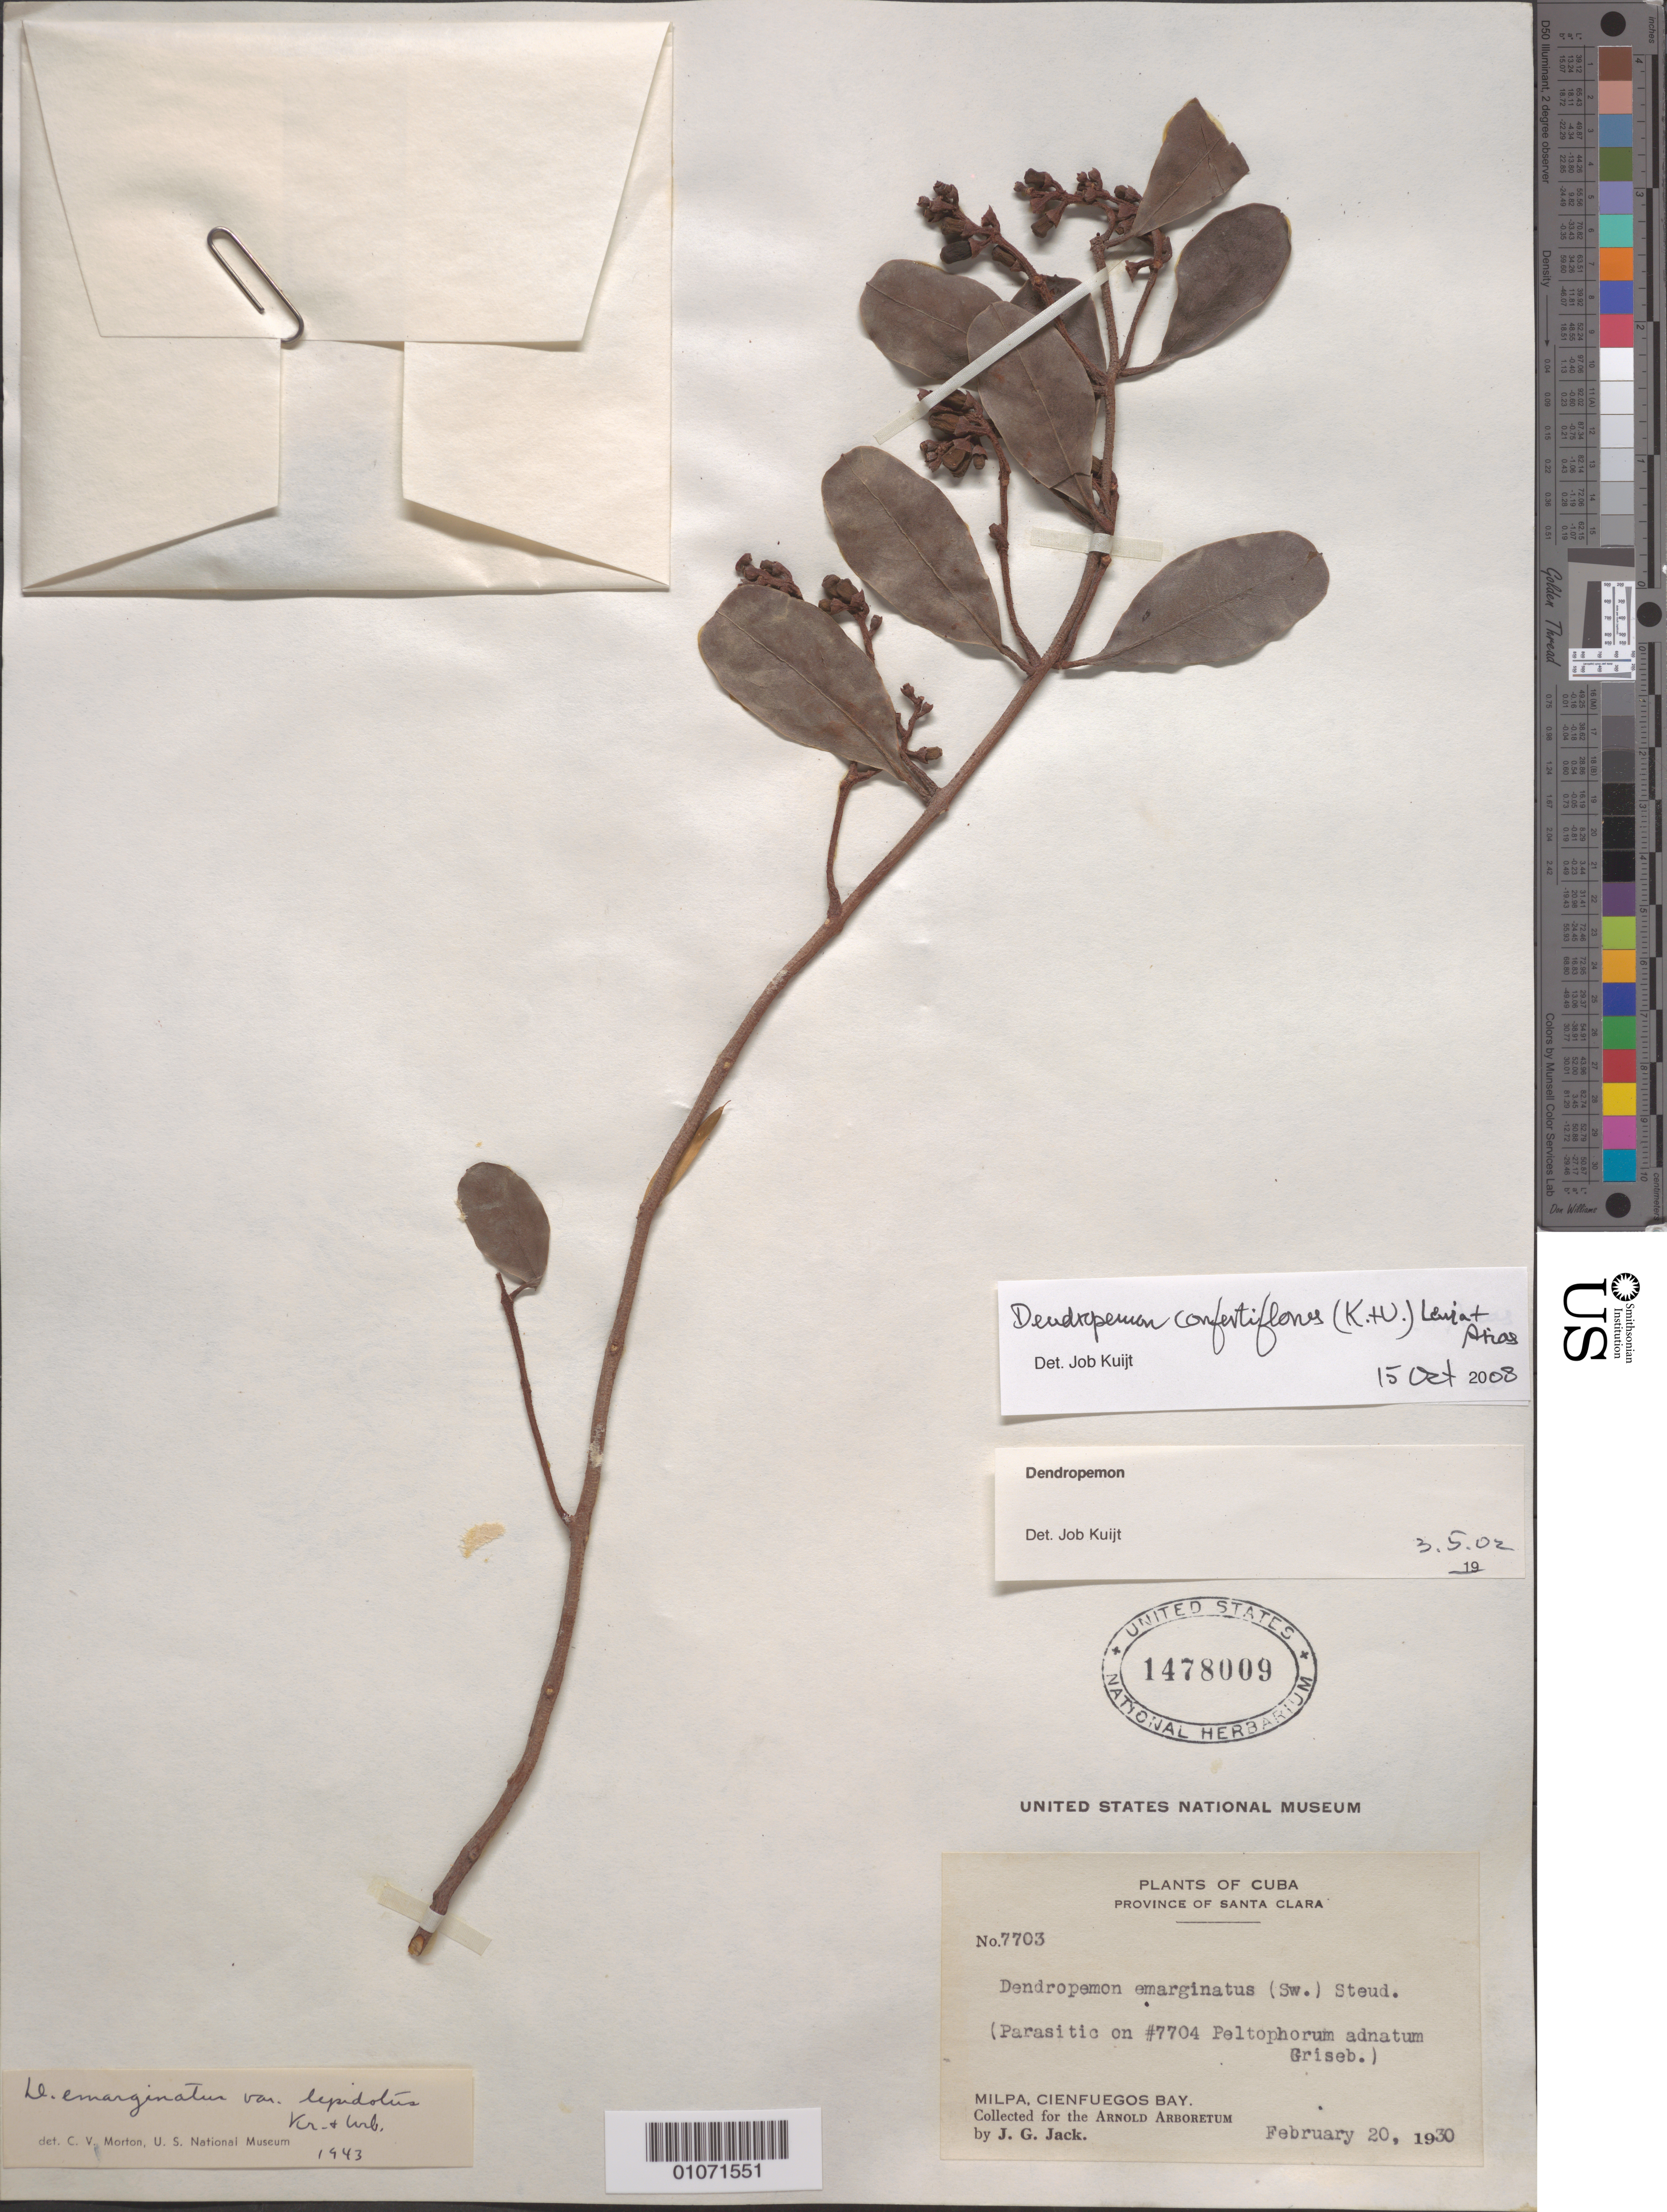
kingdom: Plantae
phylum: Tracheophyta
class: Magnoliopsida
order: Santalales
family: Loranthaceae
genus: Dendropemon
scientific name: Dendropemon confertiflorus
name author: (Krug & Urb.) Leiva & I. Arias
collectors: J. G. Jack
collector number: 7703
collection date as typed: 20 Feb 1920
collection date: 1920-02-20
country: Cuba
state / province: Villa Clara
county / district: Santa Clara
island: Cuba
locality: Milpa, Cienfuegos bay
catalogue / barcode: US 1478009